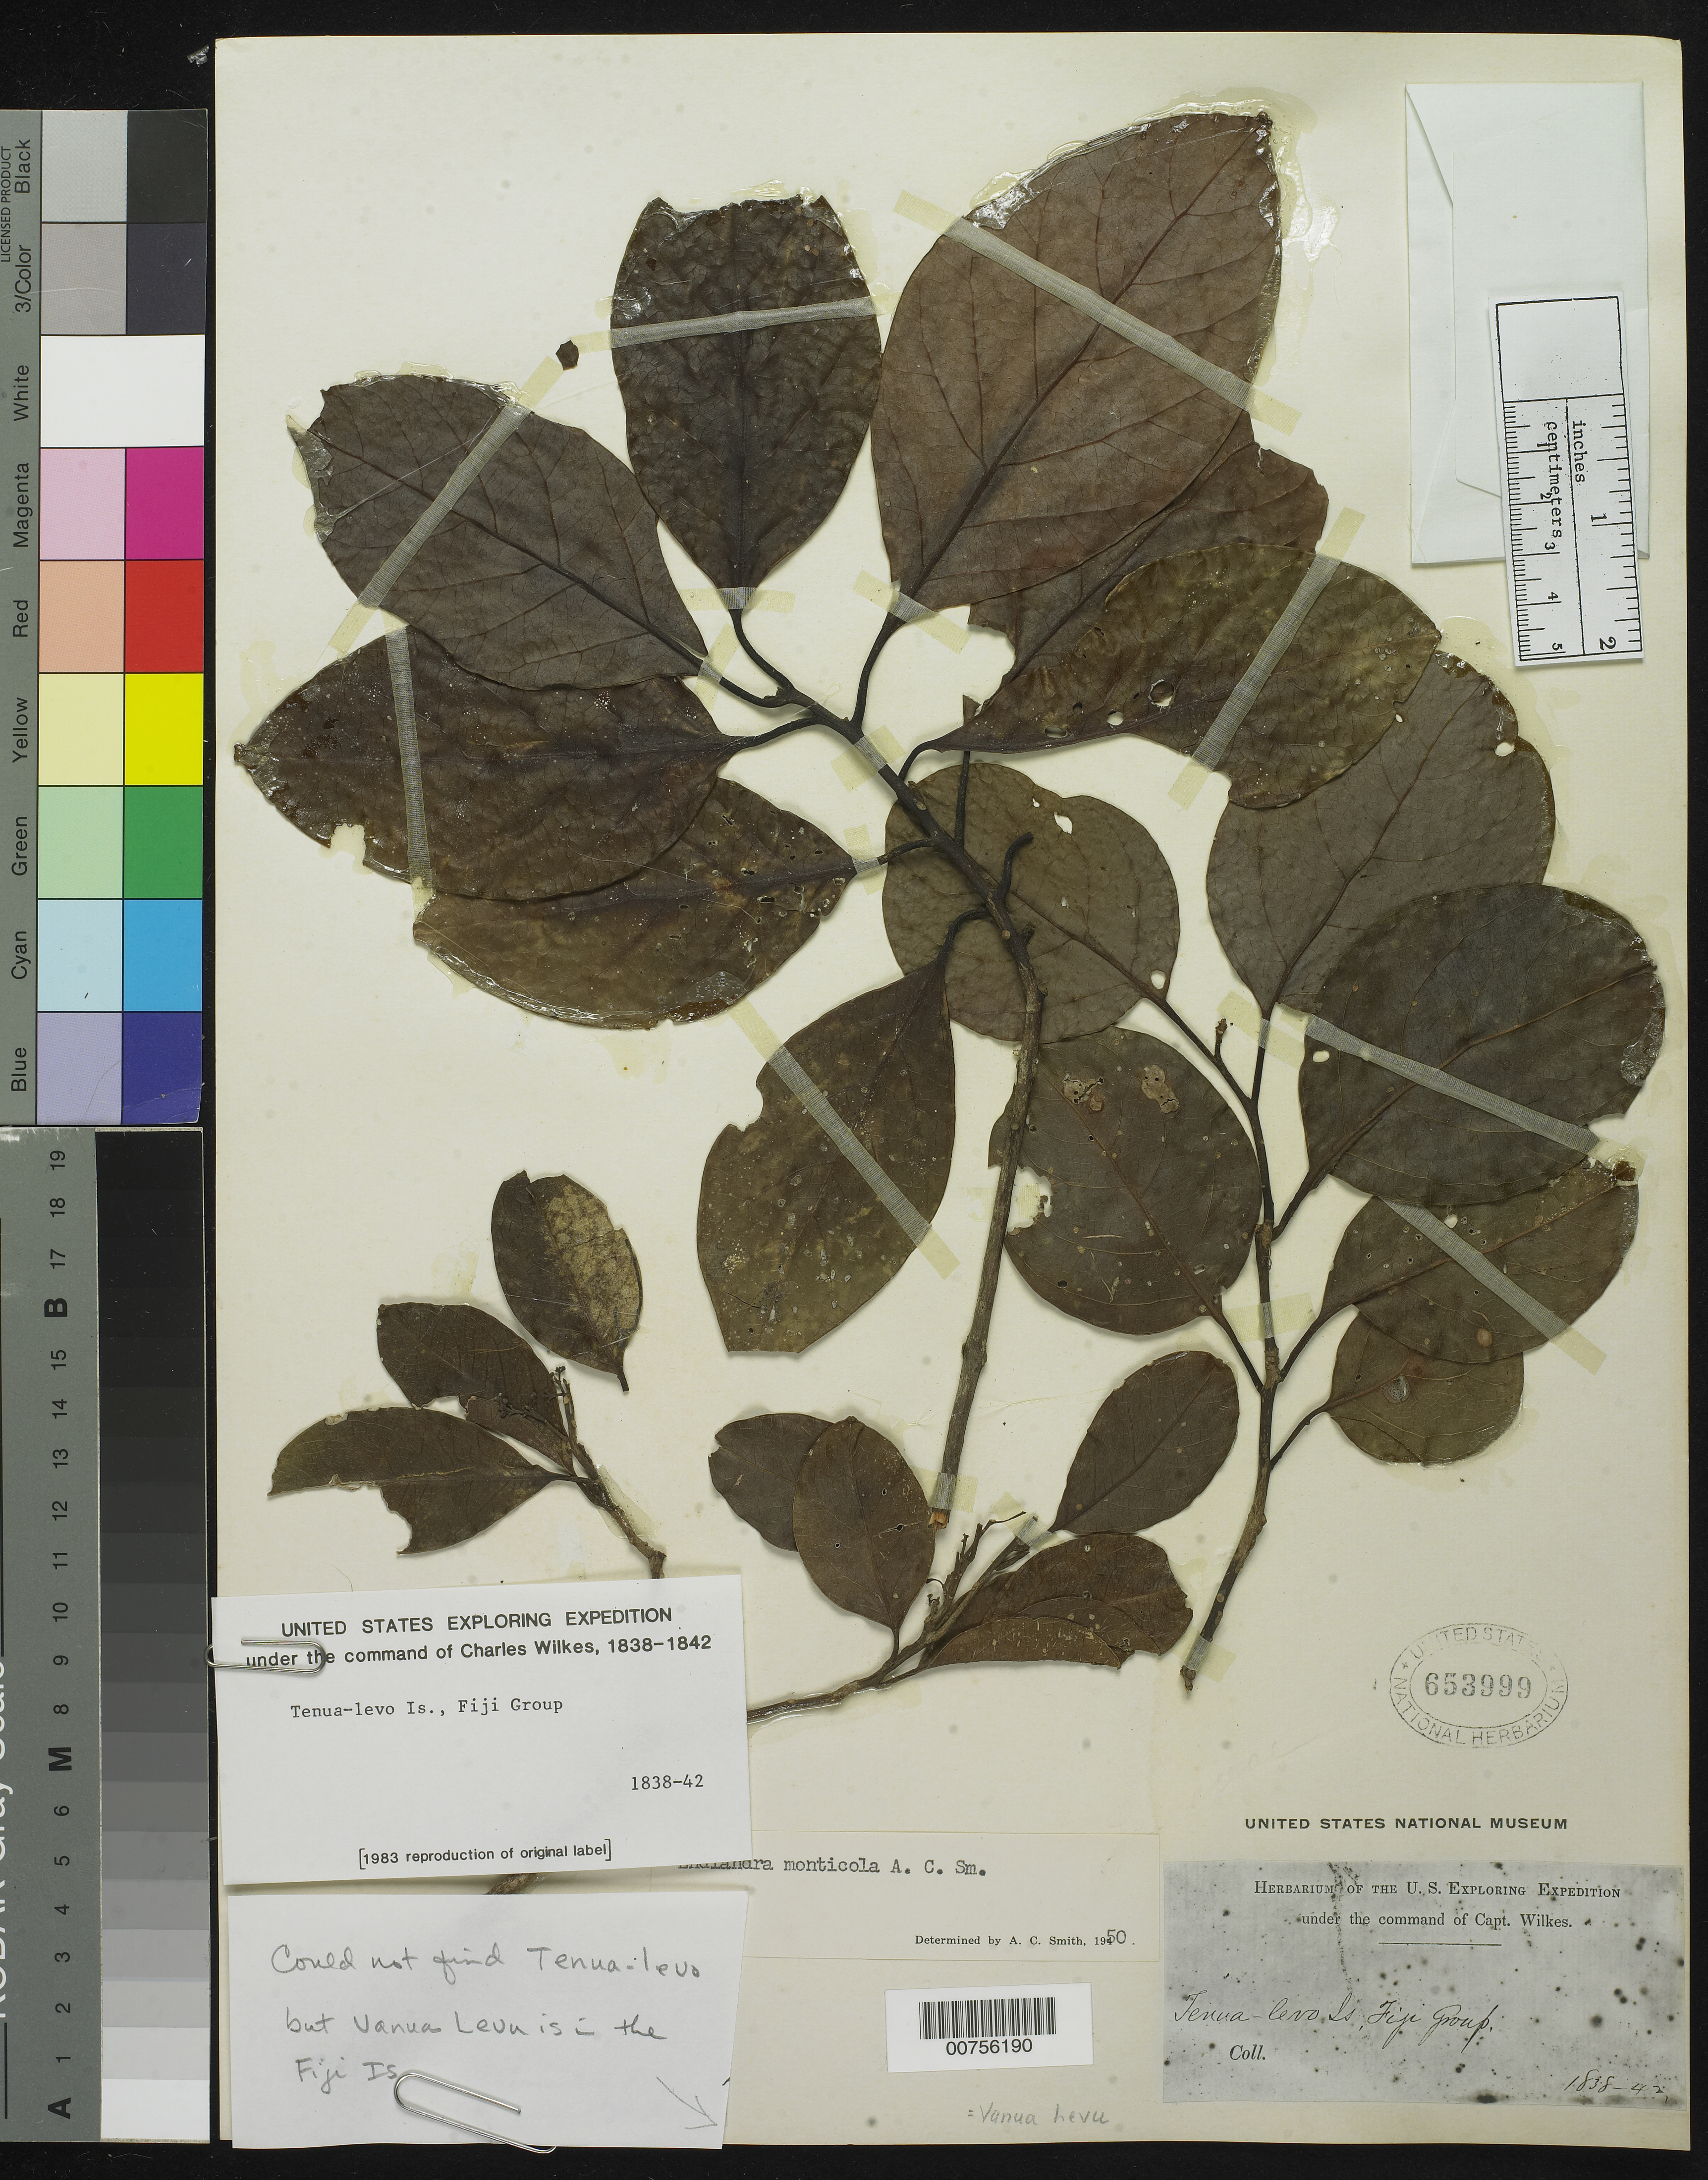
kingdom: Plantae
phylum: Tracheophyta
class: Magnoliopsida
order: Laurales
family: Lauraceae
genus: Endiandra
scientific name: Endiandra monticola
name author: A.C. Sm.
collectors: Wilkes Explor. Exped.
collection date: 1838/1842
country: Fiji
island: Vanua Levu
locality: Vanua-levo Is. Fiji Group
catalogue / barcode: US 653999